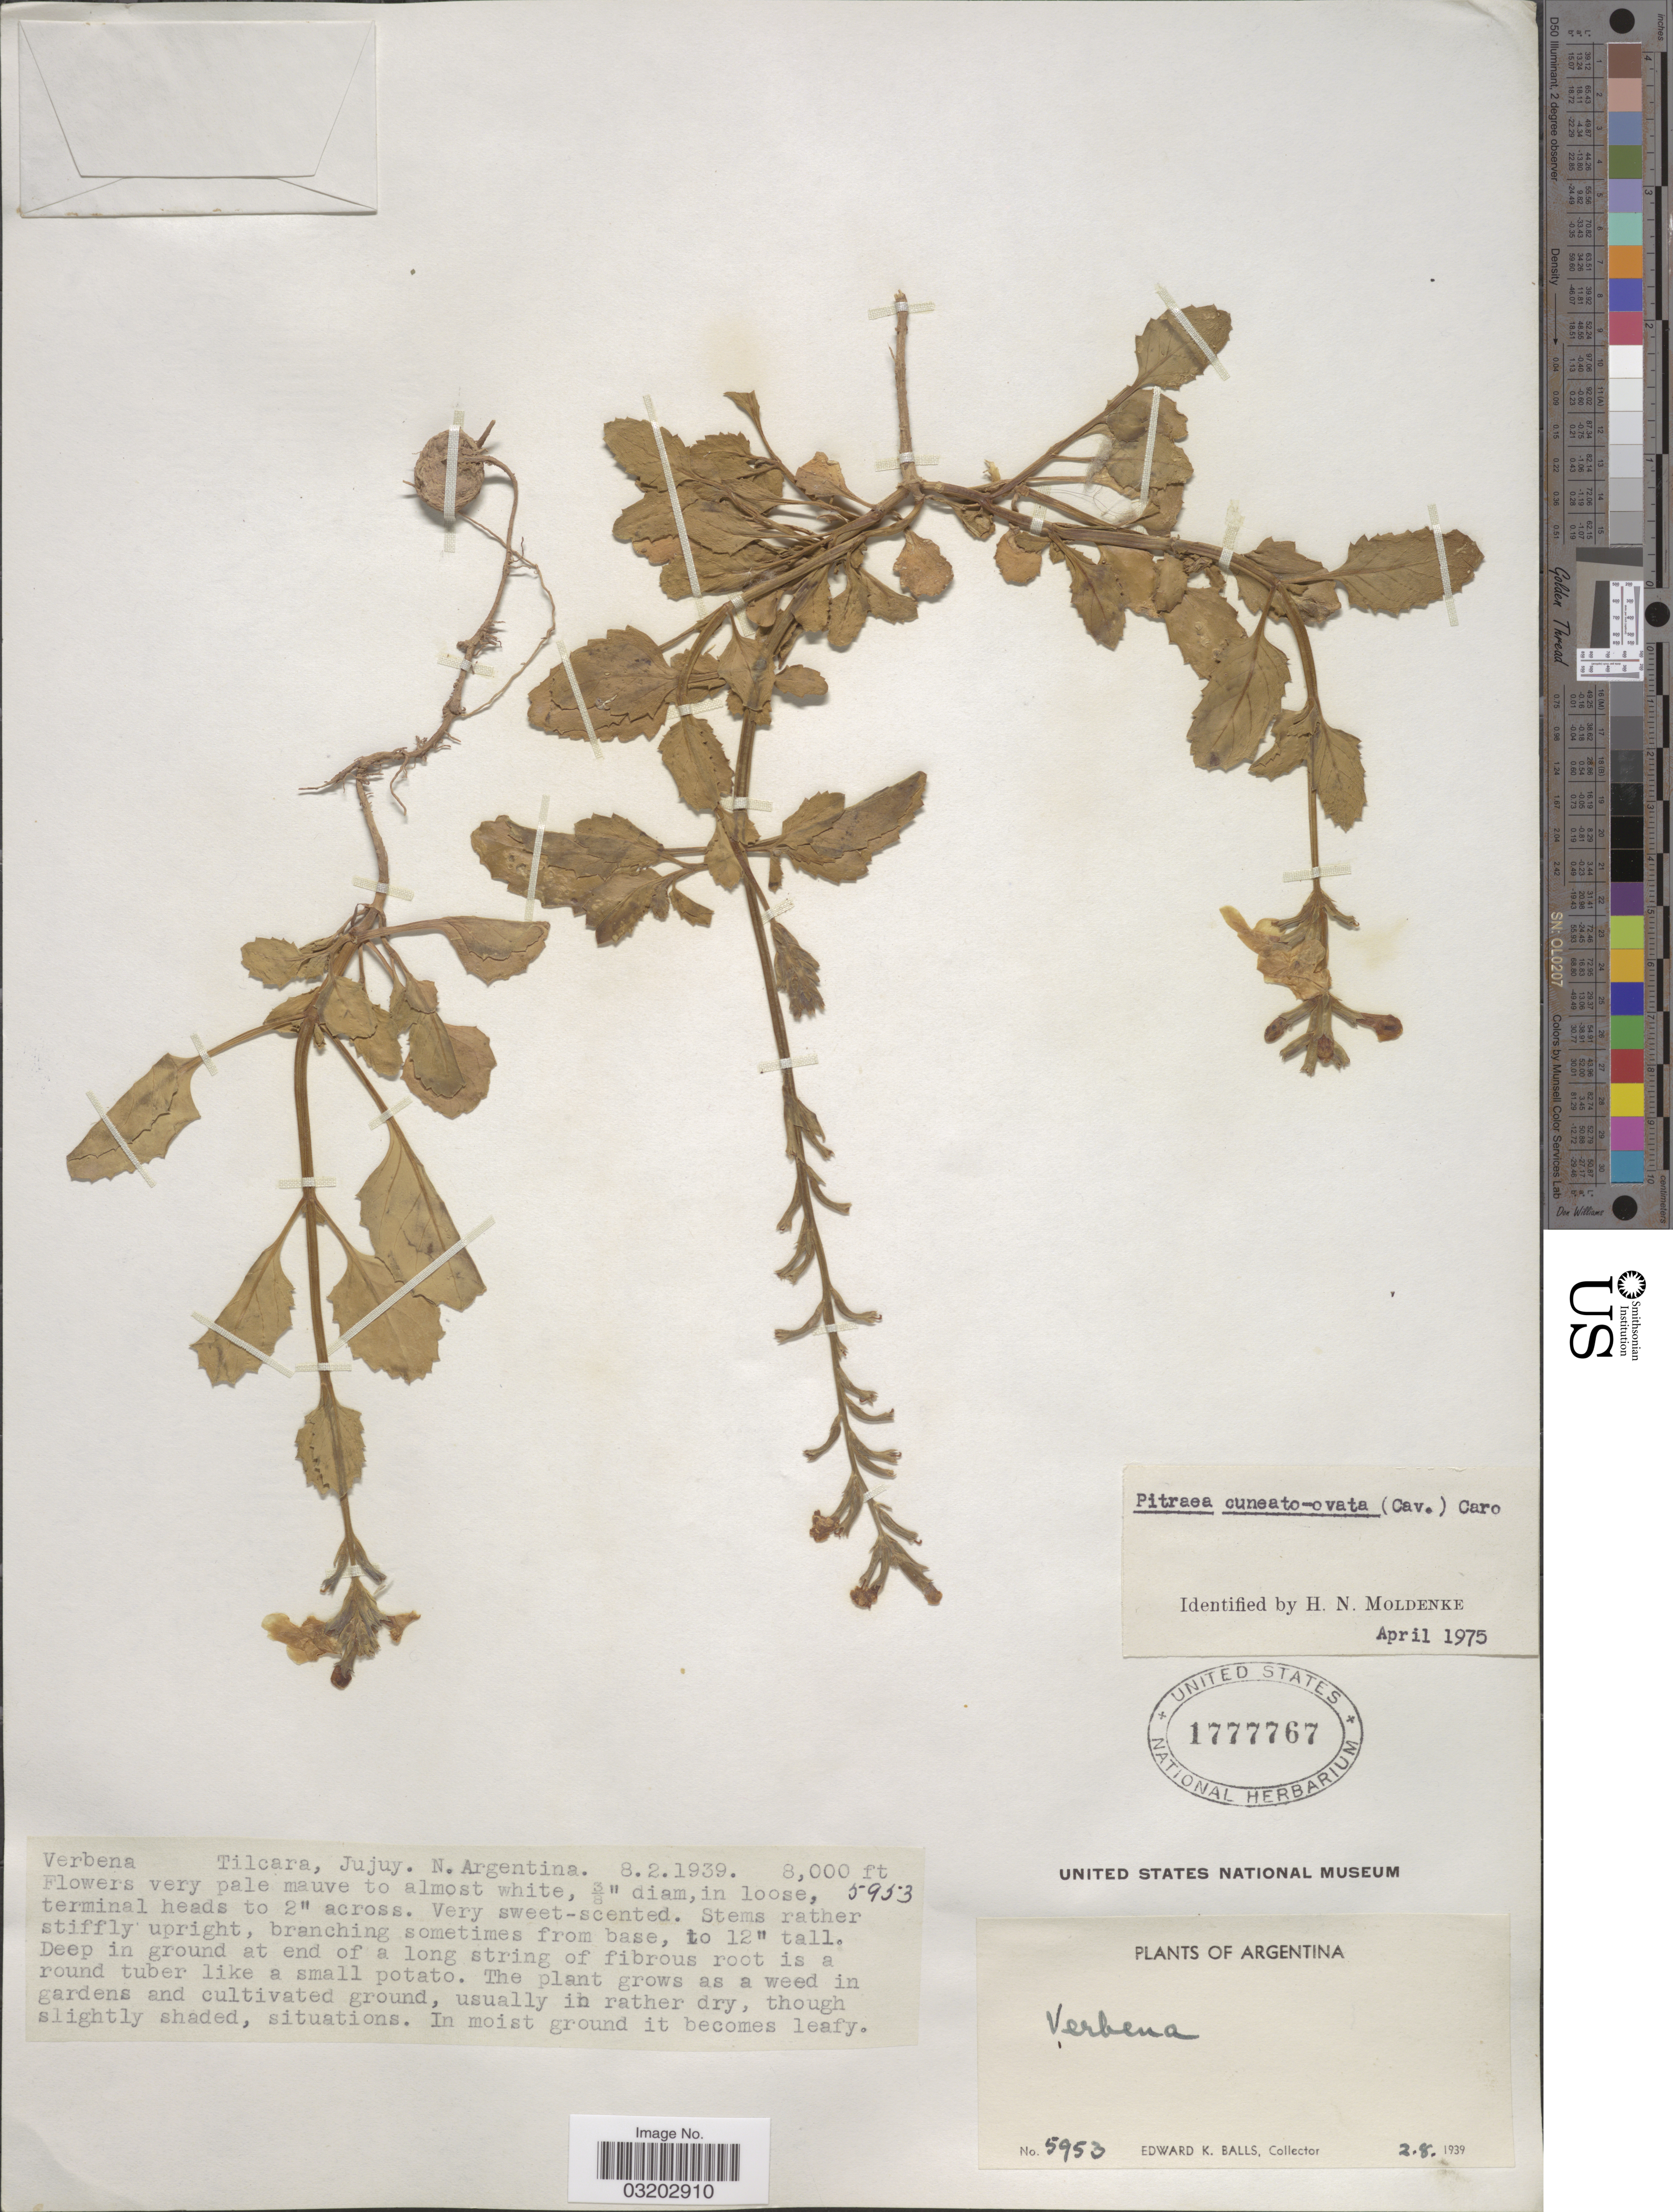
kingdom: Plantae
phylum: Tracheophyta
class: Magnoliopsida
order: Lamiales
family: Verbenaceae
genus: Pitraea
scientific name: Pitraea cuneato-ovata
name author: (Cav.) Caro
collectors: E. K. Balls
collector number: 5953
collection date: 1939-02-08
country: Argentina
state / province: Jujuy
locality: Tilcara, Jujuy, N. Argentina.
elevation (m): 2438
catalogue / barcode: US 1777767